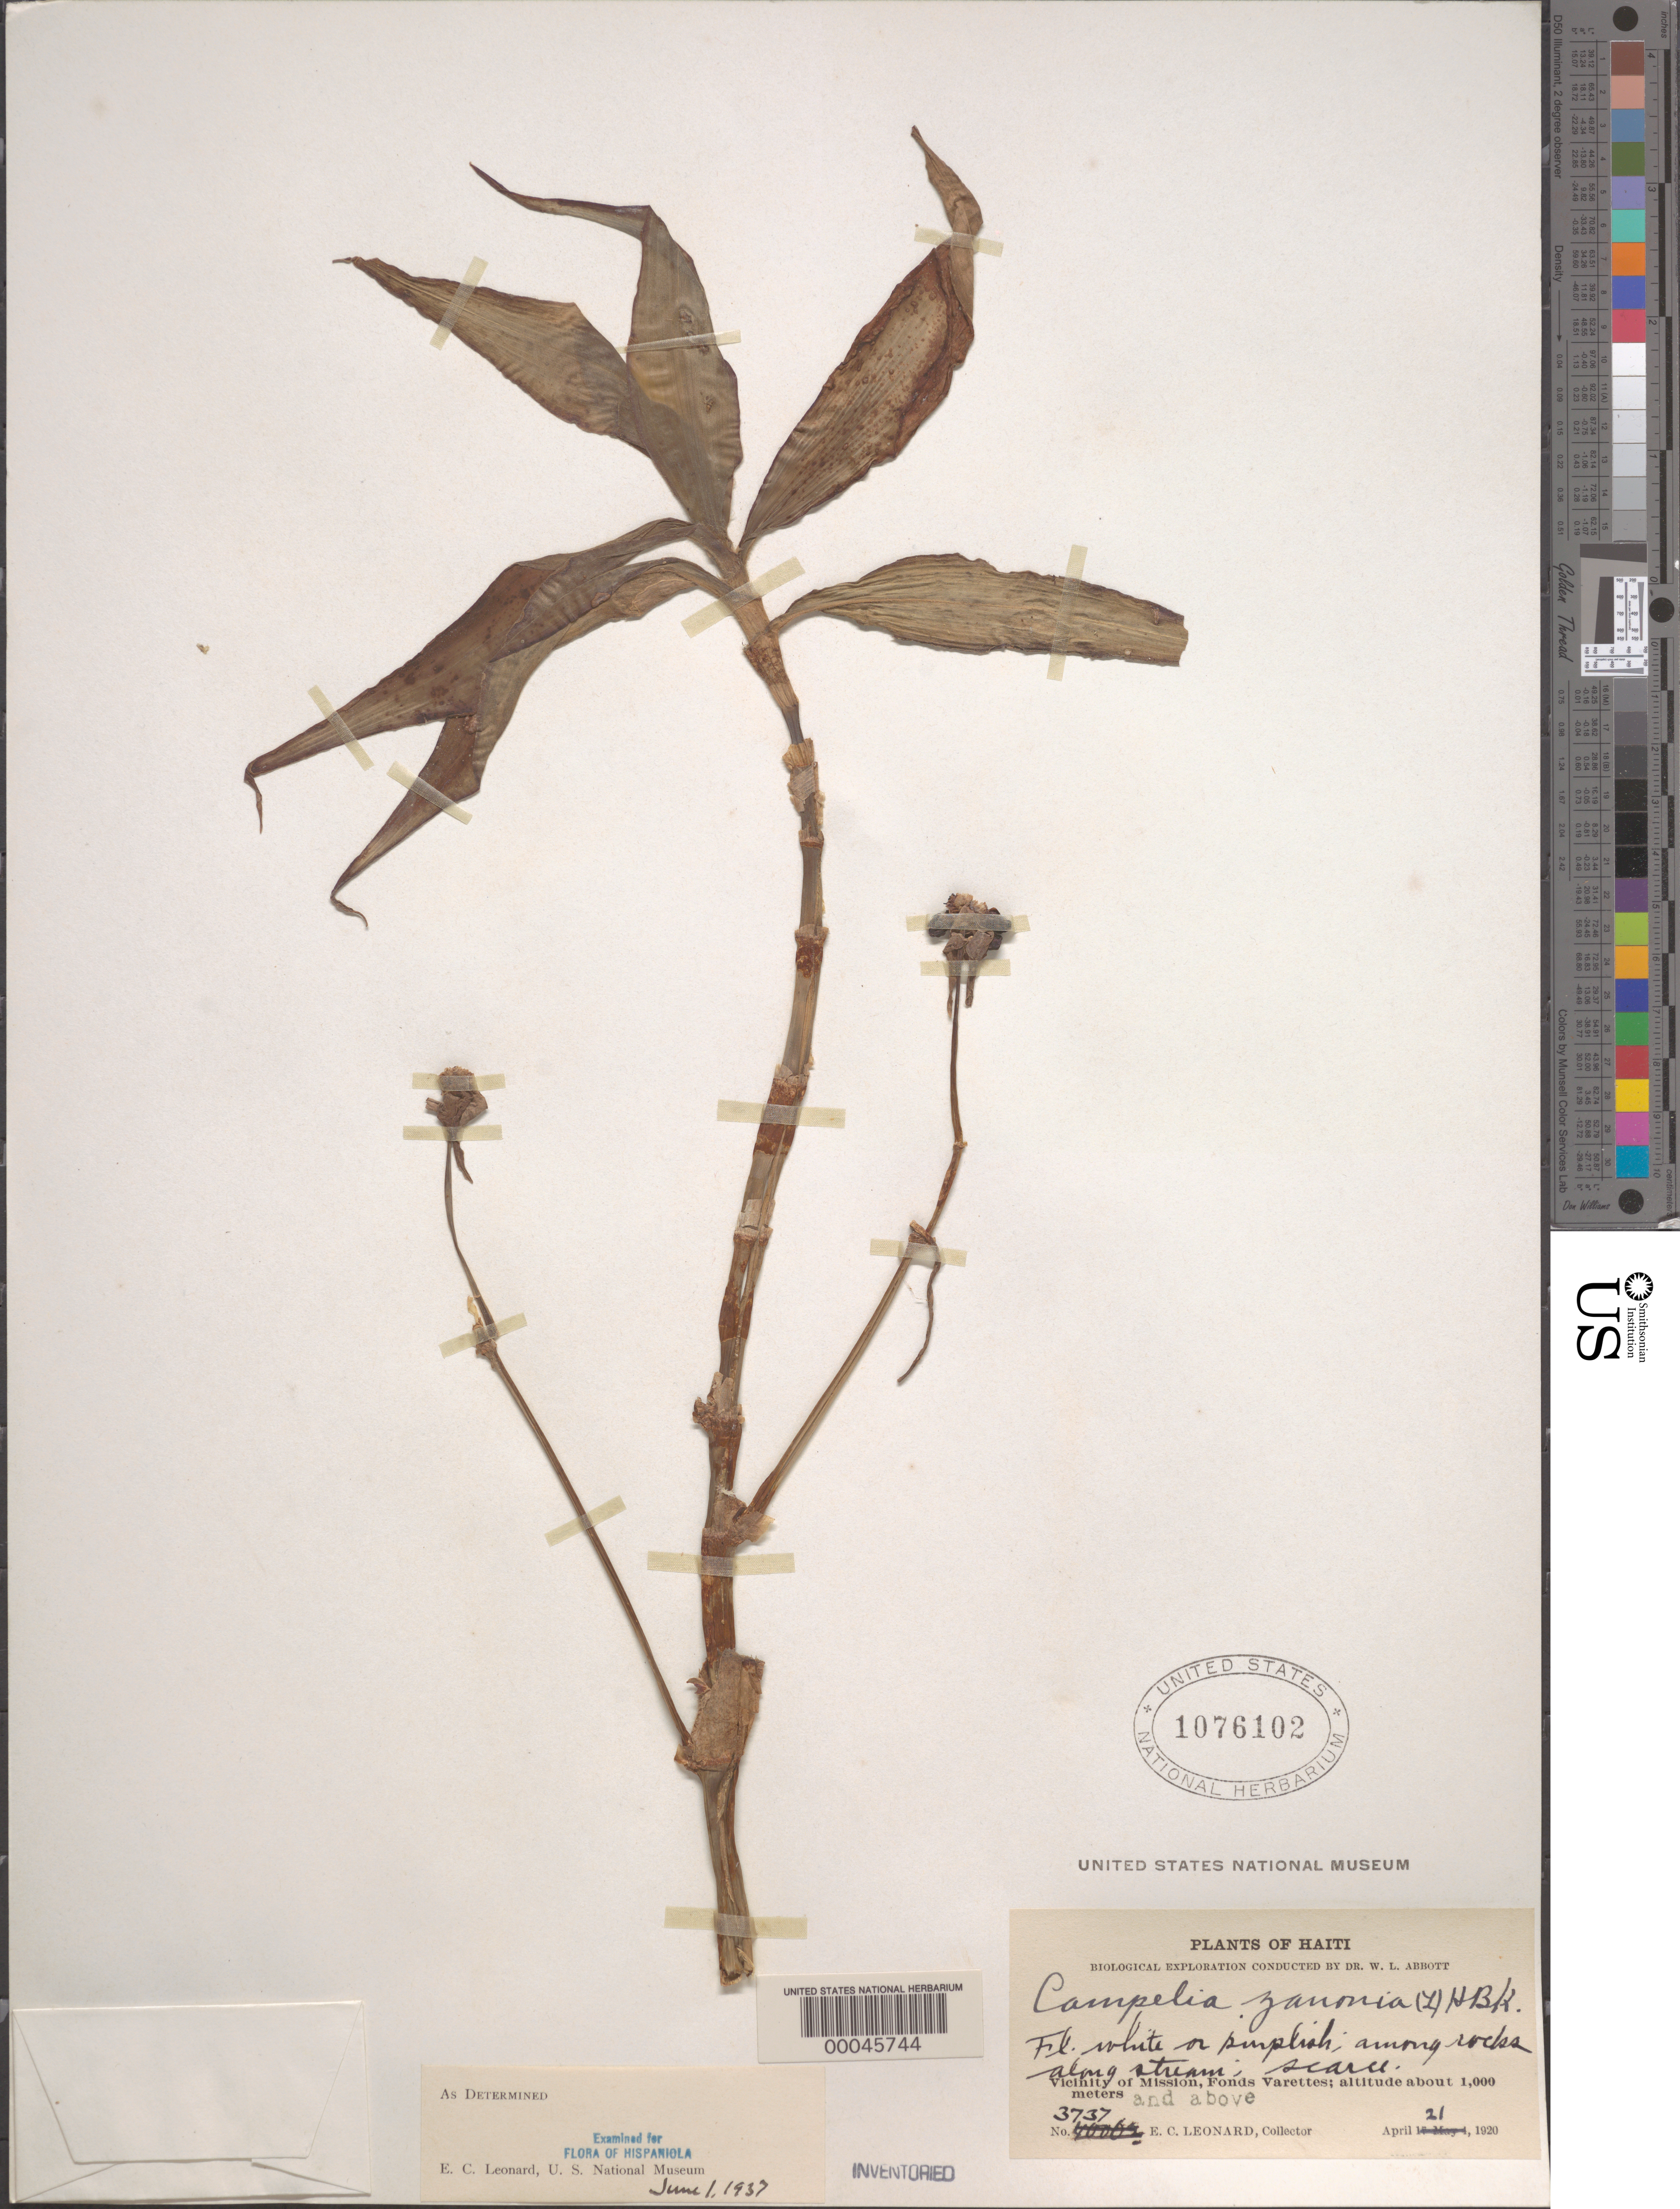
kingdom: Plantae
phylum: Tracheophyta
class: Liliopsida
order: Commelinales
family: Commelinaceae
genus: Tradescantia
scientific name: Tradescantia zanonia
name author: (L.) Sw.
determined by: Leonard, Emery C., (US)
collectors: E. C. Leonard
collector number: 3737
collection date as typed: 21 Apr 1920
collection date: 1920-04-21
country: Haiti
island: Hispaniola Island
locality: Near mission, fonds varettes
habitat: On rocks along stream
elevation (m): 1000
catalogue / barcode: US 1076102